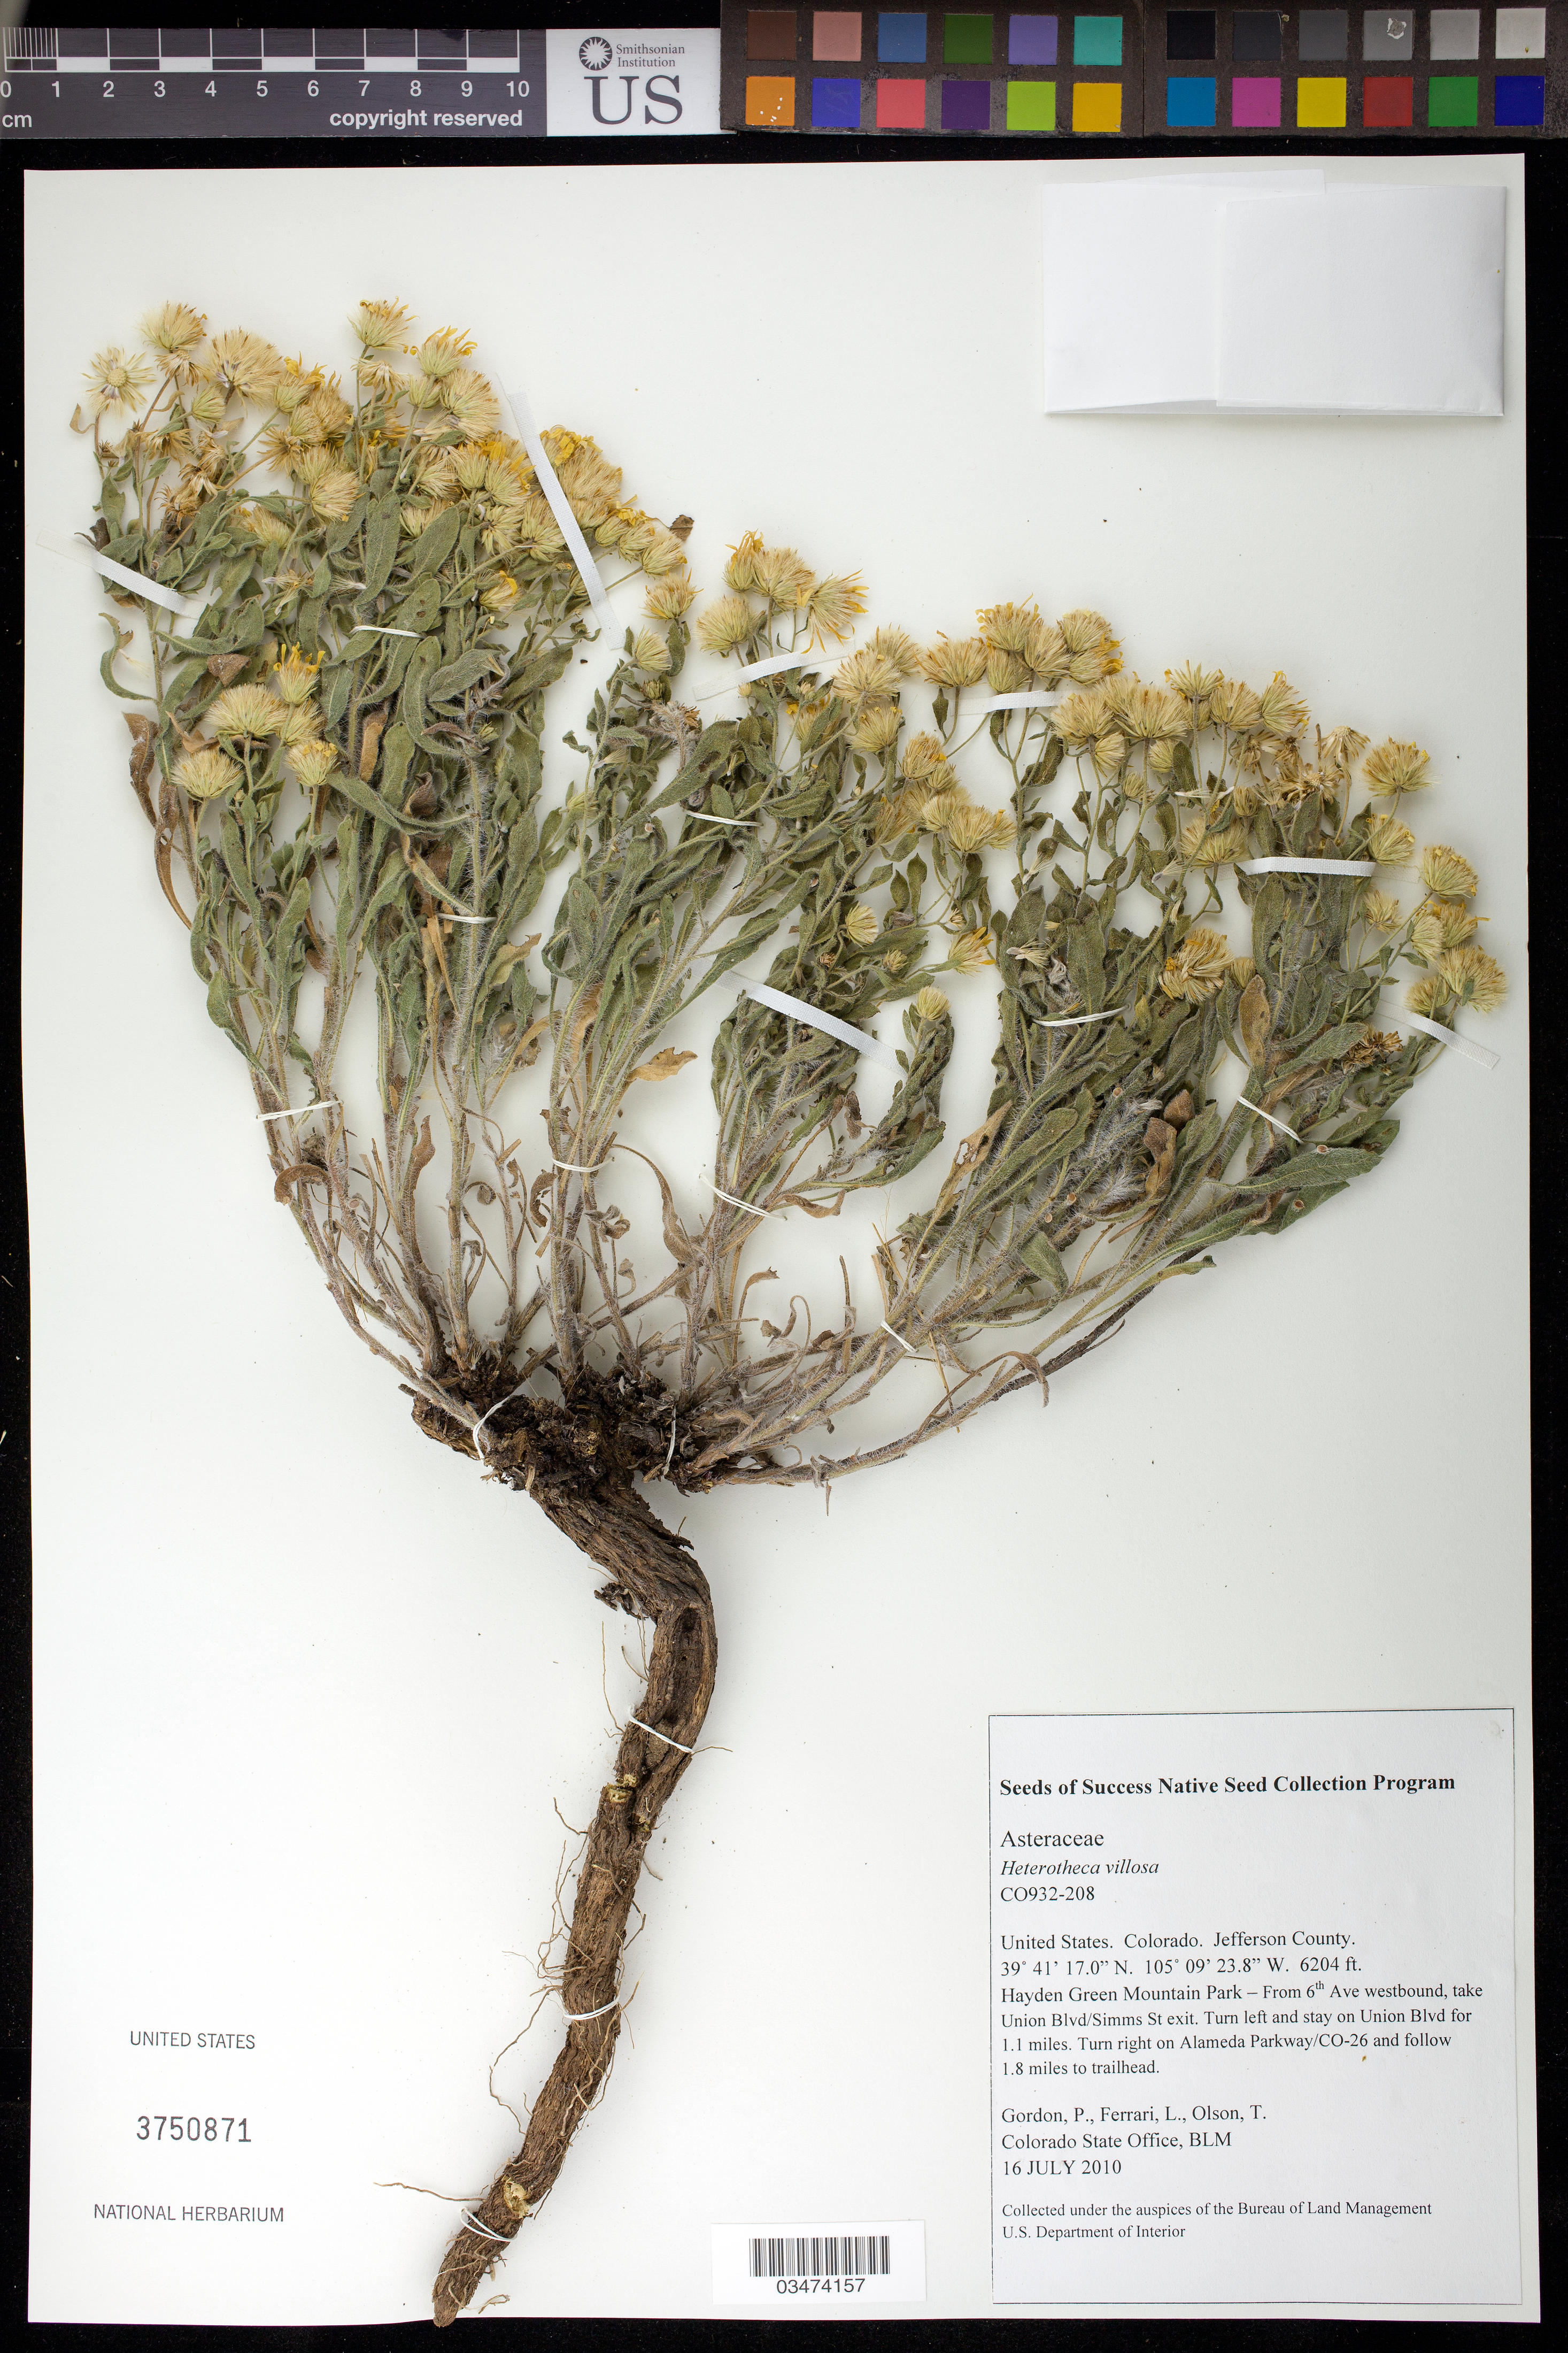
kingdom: Plantae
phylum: Tracheophyta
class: Magnoliopsida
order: Asterales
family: Asteraceae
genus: Heterotheca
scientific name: Heterotheca villosa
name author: (Pursh) Shinners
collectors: P. Gordon, L. Ferrari & T. Olson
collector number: CO932-208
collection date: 2010-07-16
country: United States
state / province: Colorado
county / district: Jefferson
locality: Hayden Green Mountain Park, 1.8 miles on Alameda Parkway/CO-26 to trailhead.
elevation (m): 1891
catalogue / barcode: US 3750871